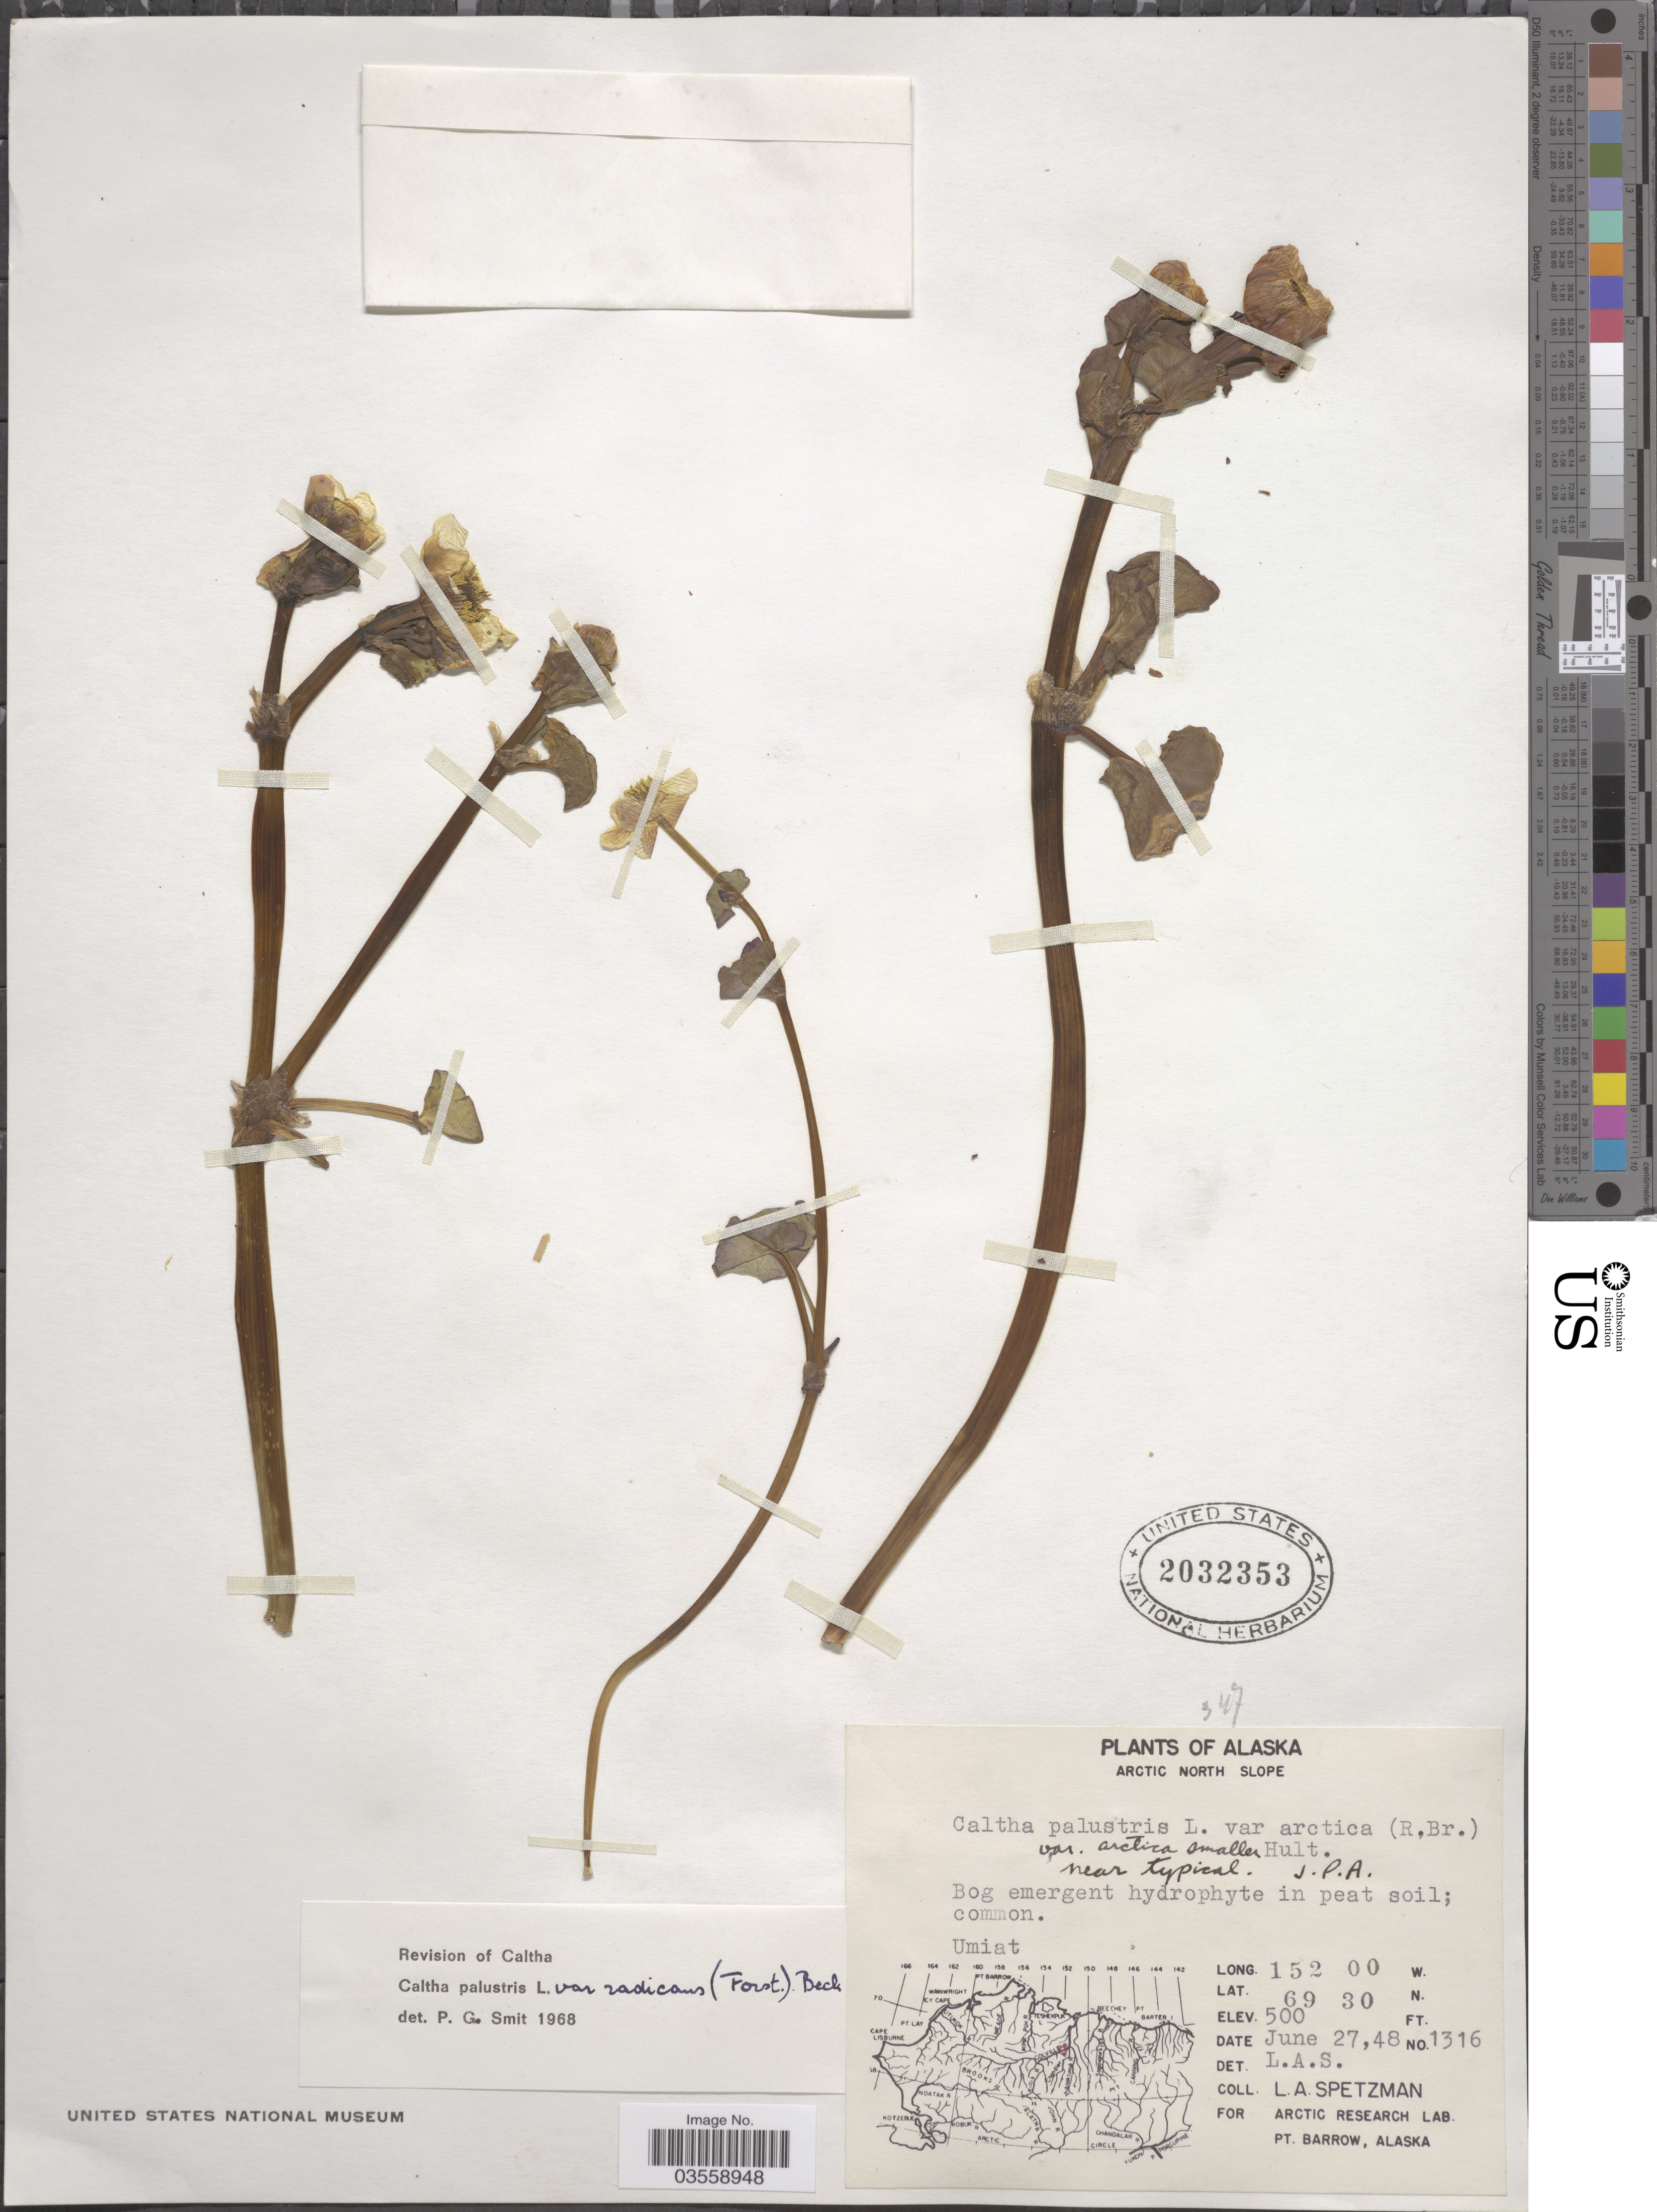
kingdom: Plantae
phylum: Tracheophyta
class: Magnoliopsida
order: Ranunculales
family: Ranunculaceae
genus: Caltha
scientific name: Caltha palustris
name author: L.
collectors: L. Spetzman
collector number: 1316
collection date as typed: Transcribed d/m/y: 27/6/48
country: United States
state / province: Alaska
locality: Arctic North Slope. Umiat.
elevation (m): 152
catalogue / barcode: US 2032353